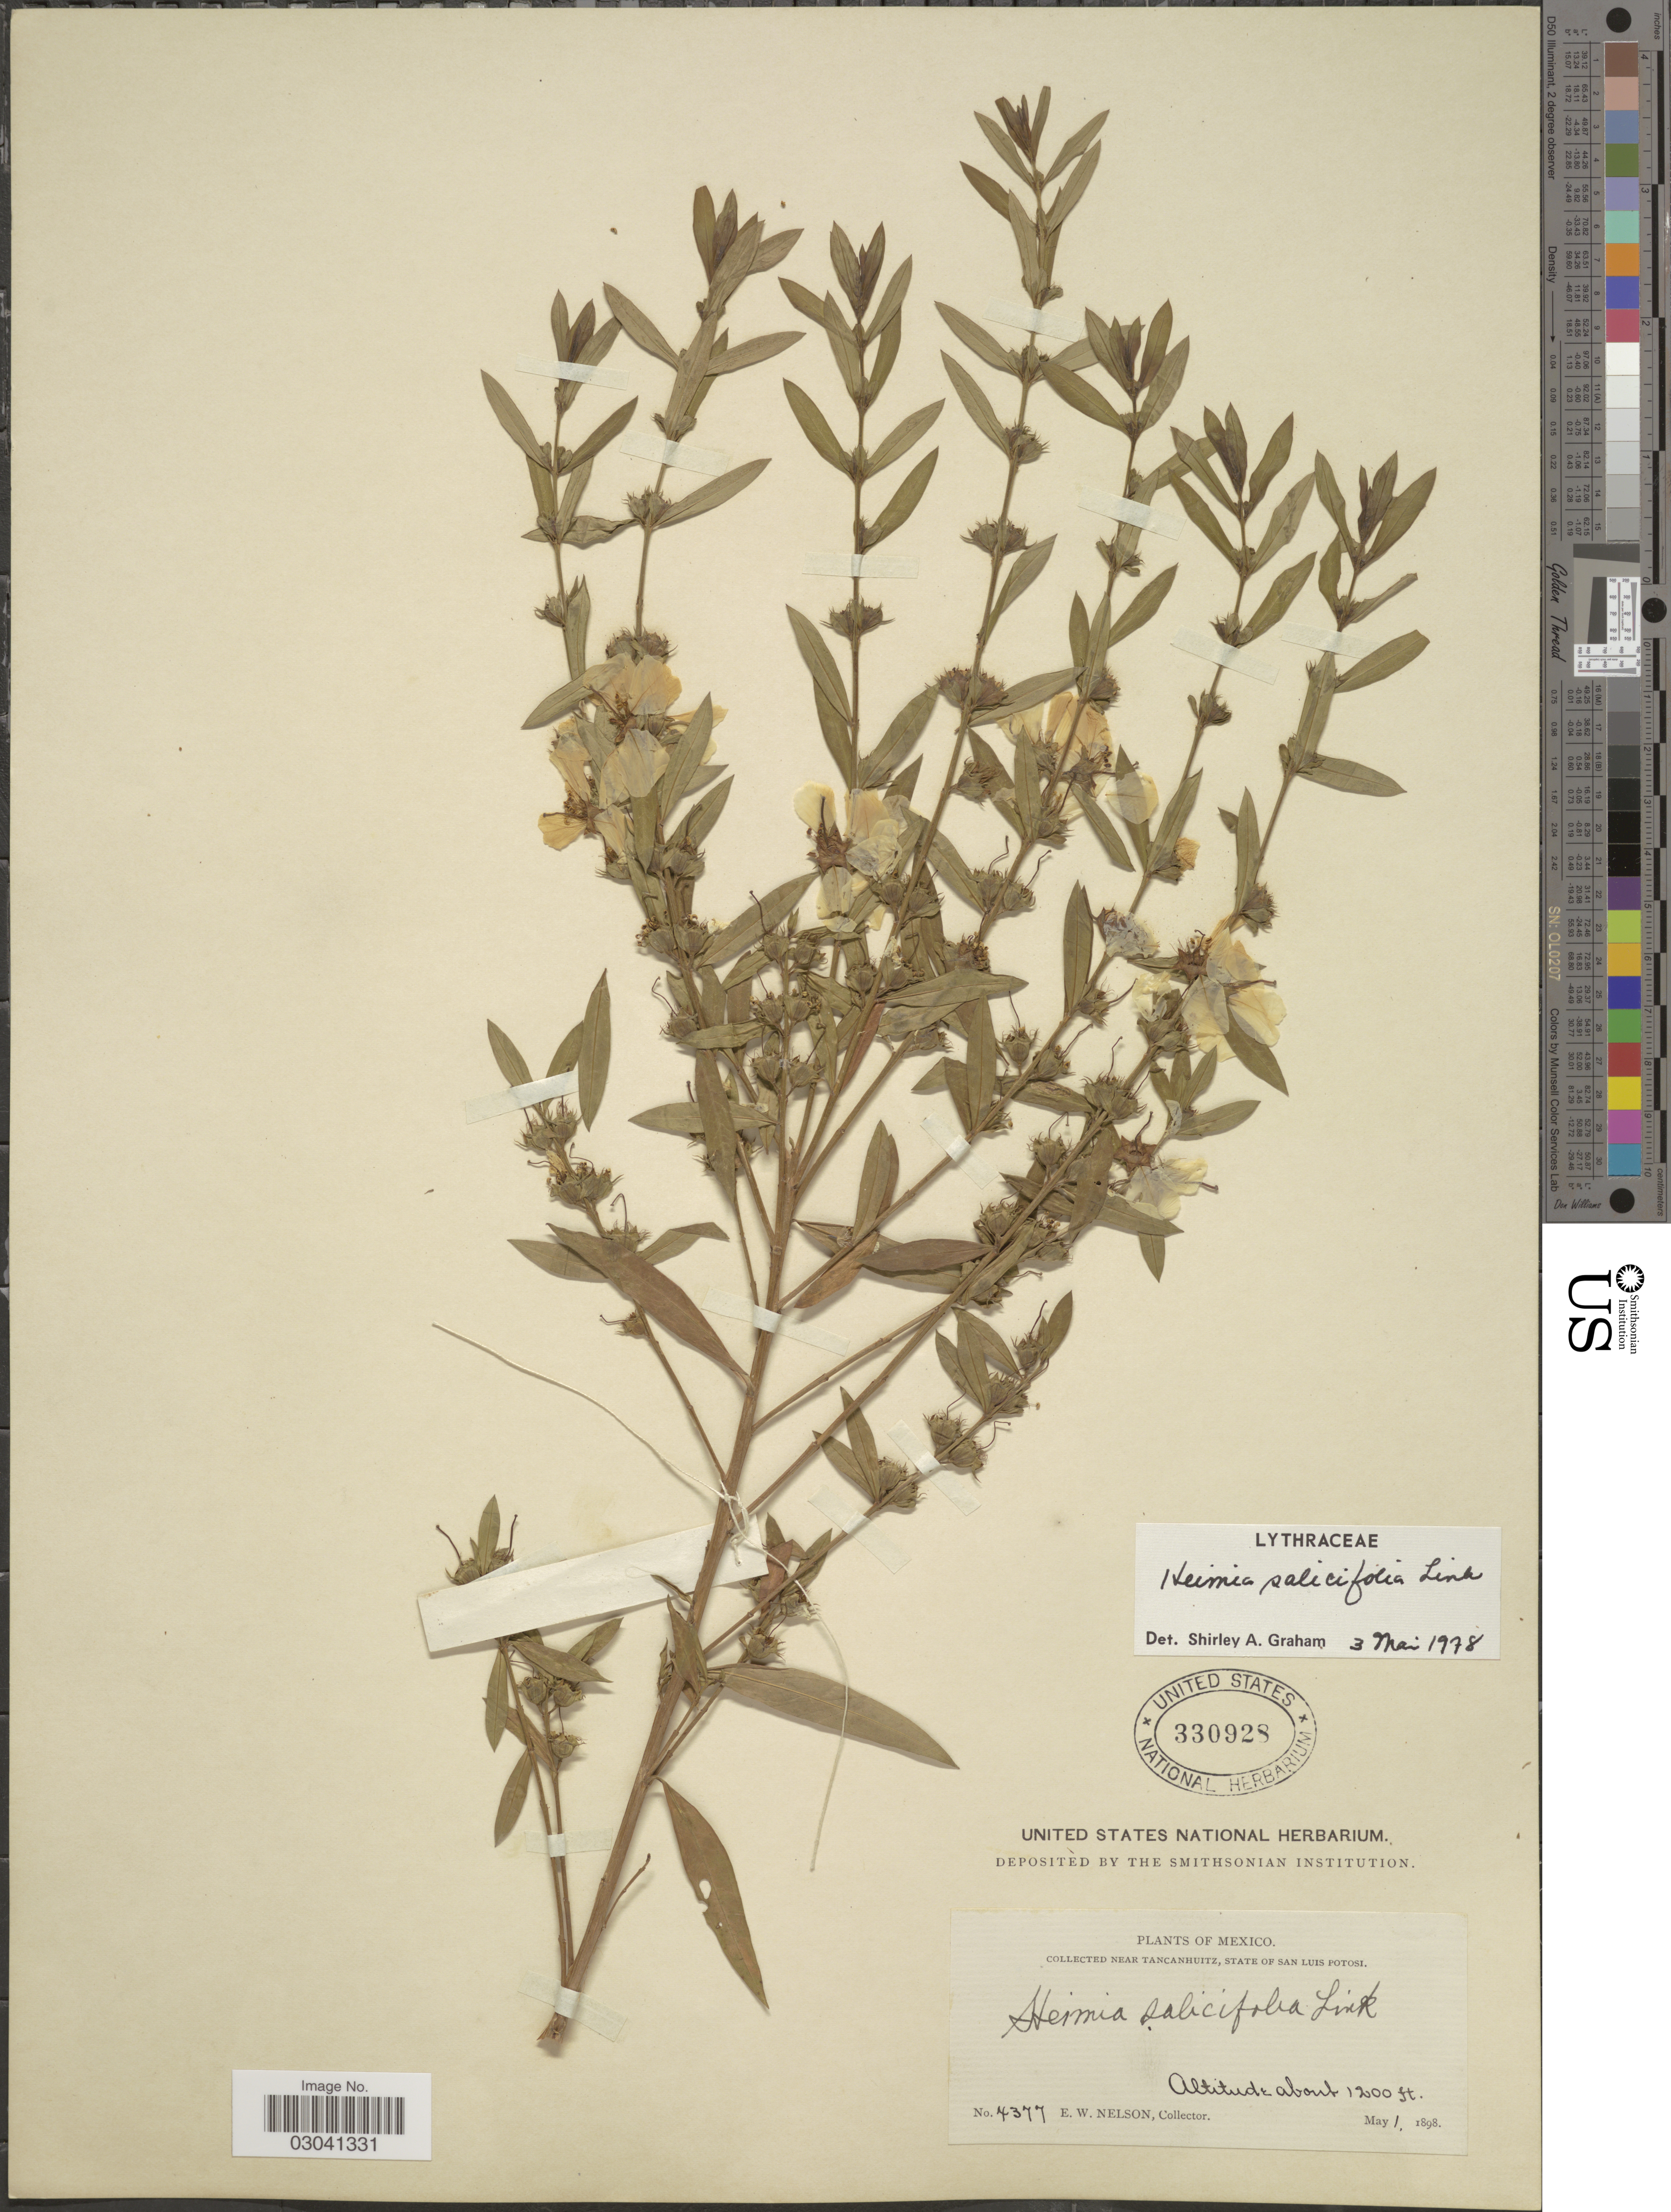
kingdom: Plantae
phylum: Tracheophyta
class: Magnoliopsida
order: Myrtales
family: Lythraceae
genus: Heimia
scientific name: Heimia salicifolia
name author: Link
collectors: E. W. Nelson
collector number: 4377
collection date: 1898-01-01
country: Mexico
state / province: San Luis Potosí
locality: Near Tancanhuitz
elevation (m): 366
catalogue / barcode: US 330928